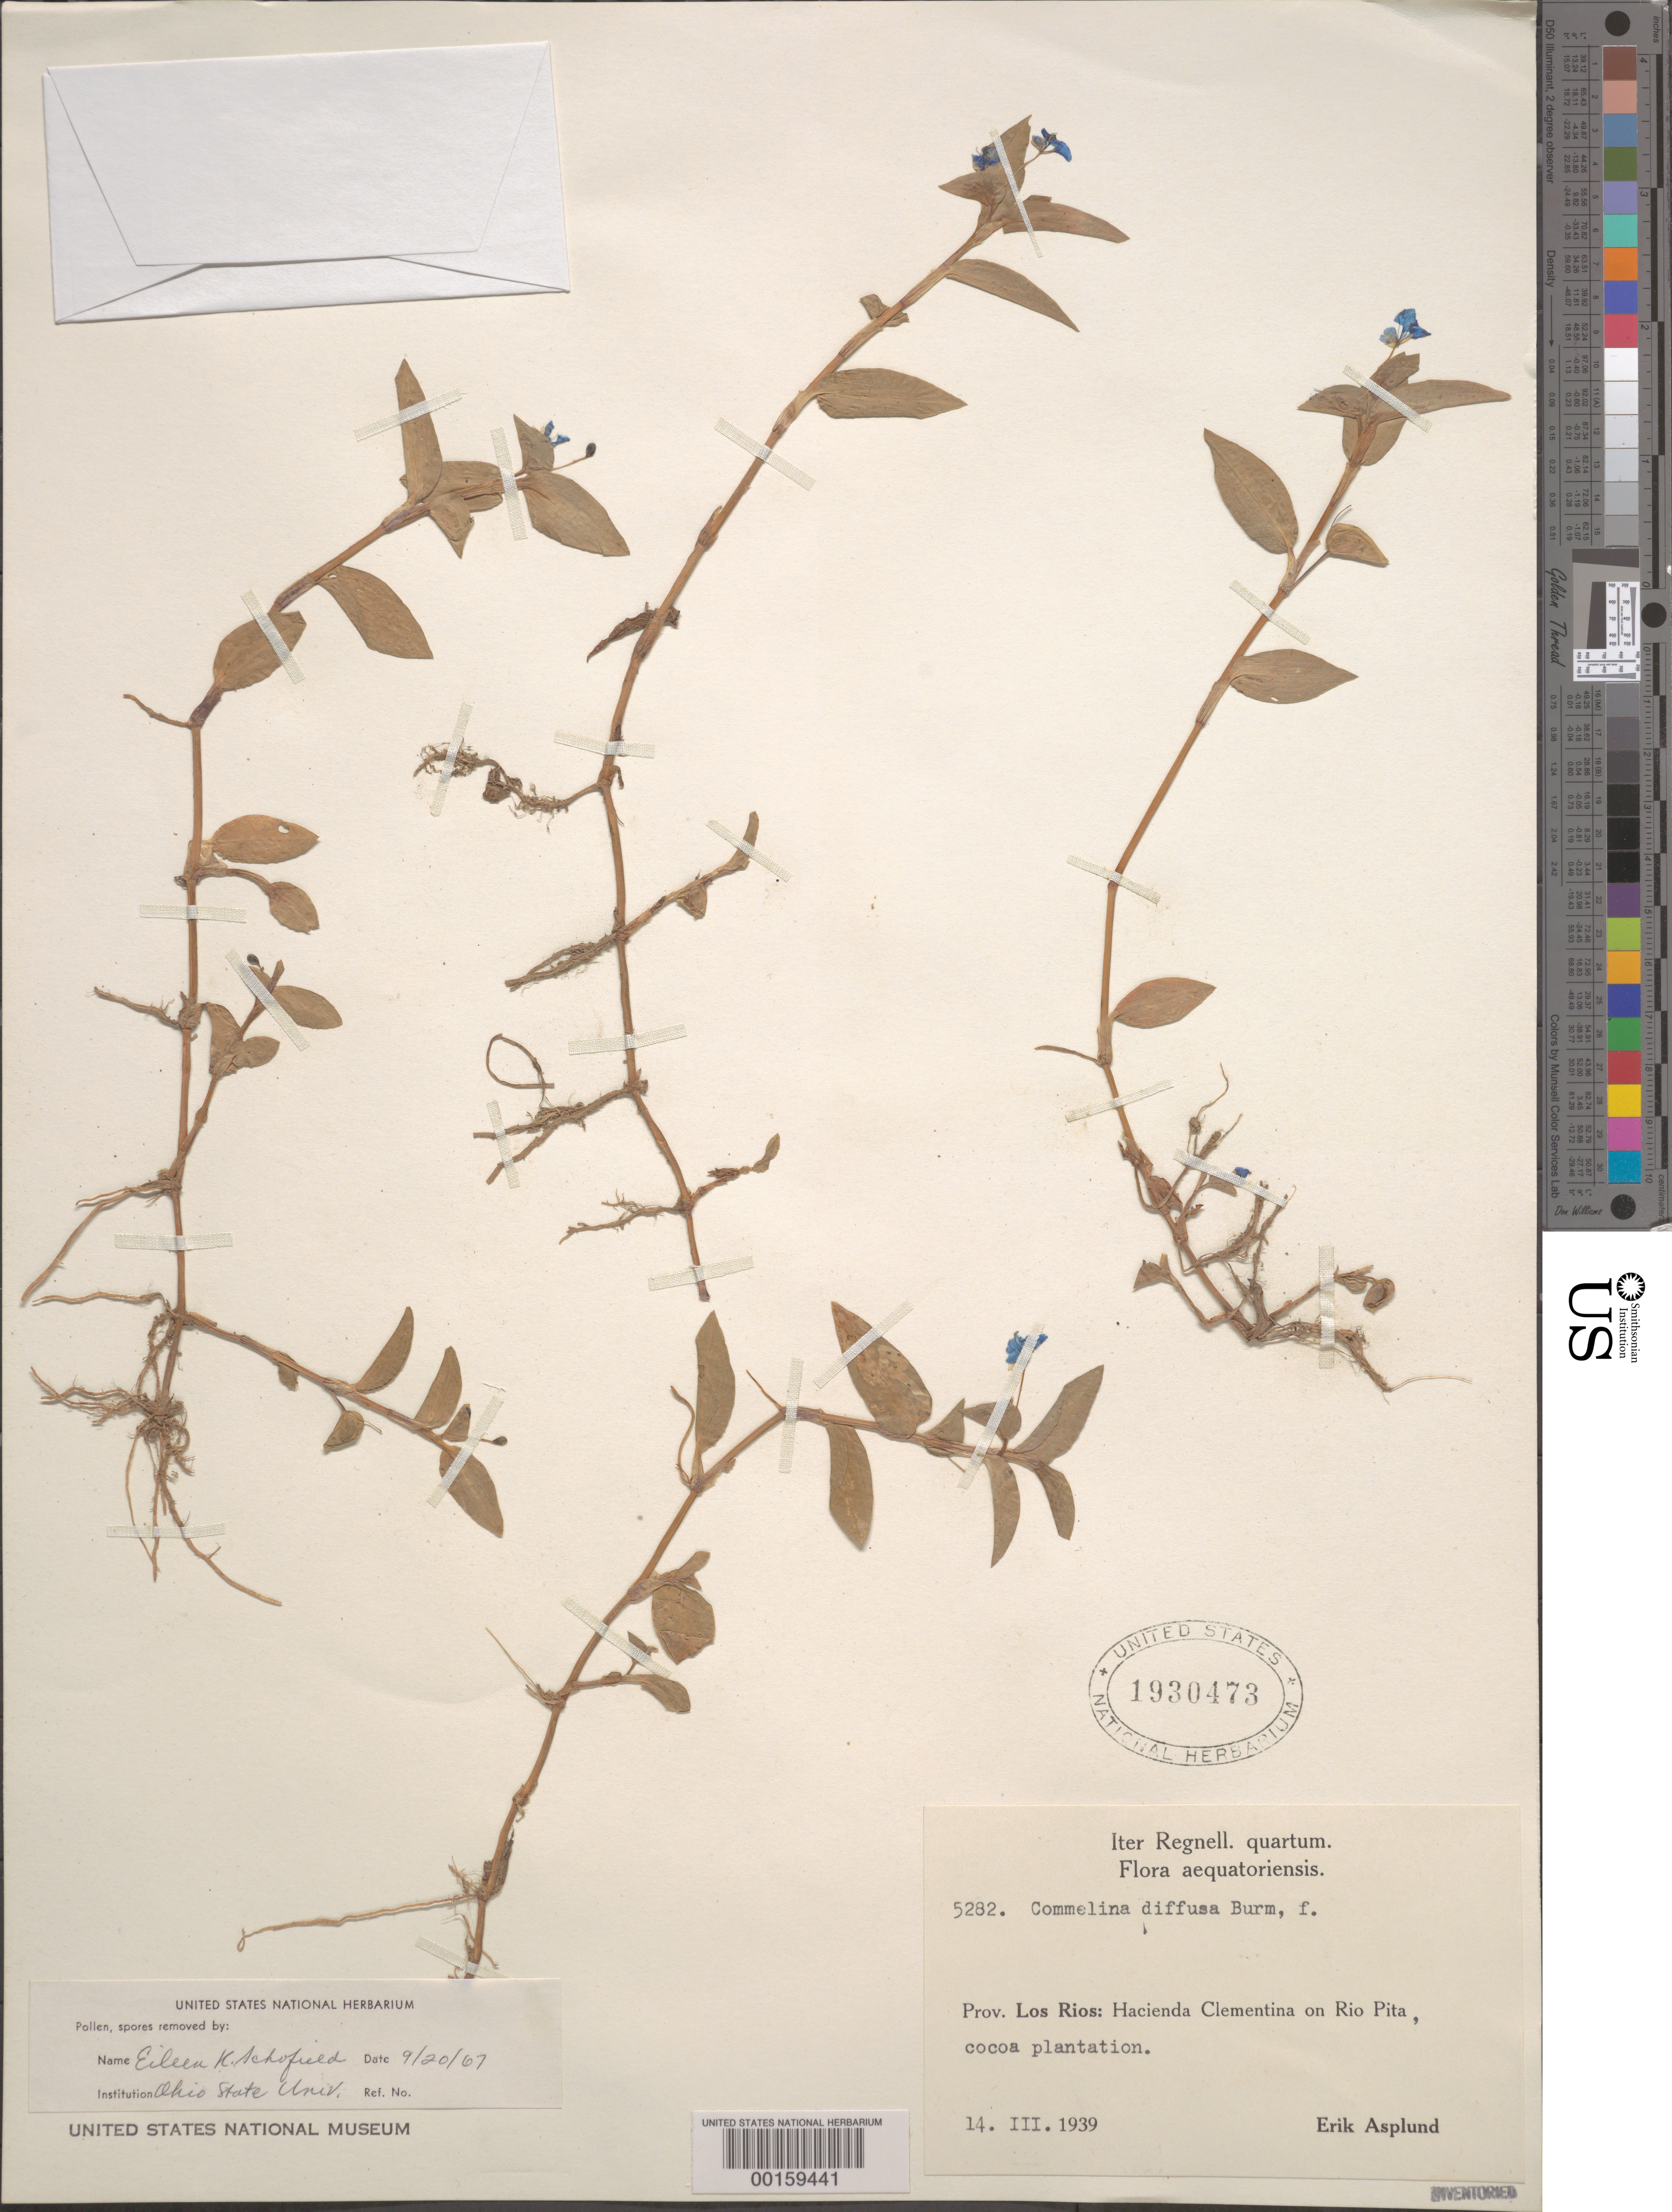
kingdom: Plantae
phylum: Tracheophyta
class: Liliopsida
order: Commelinales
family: Commelinaceae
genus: Commelina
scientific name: Commelina diffusa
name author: Burm. f.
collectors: E. Asplund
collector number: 5282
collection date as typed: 14 Mar 1939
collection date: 1939-03-14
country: Ecuador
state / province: Los Ríos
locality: Hacienda Clementina on Rio Pita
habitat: Cocoa plantation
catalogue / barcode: US 1930473